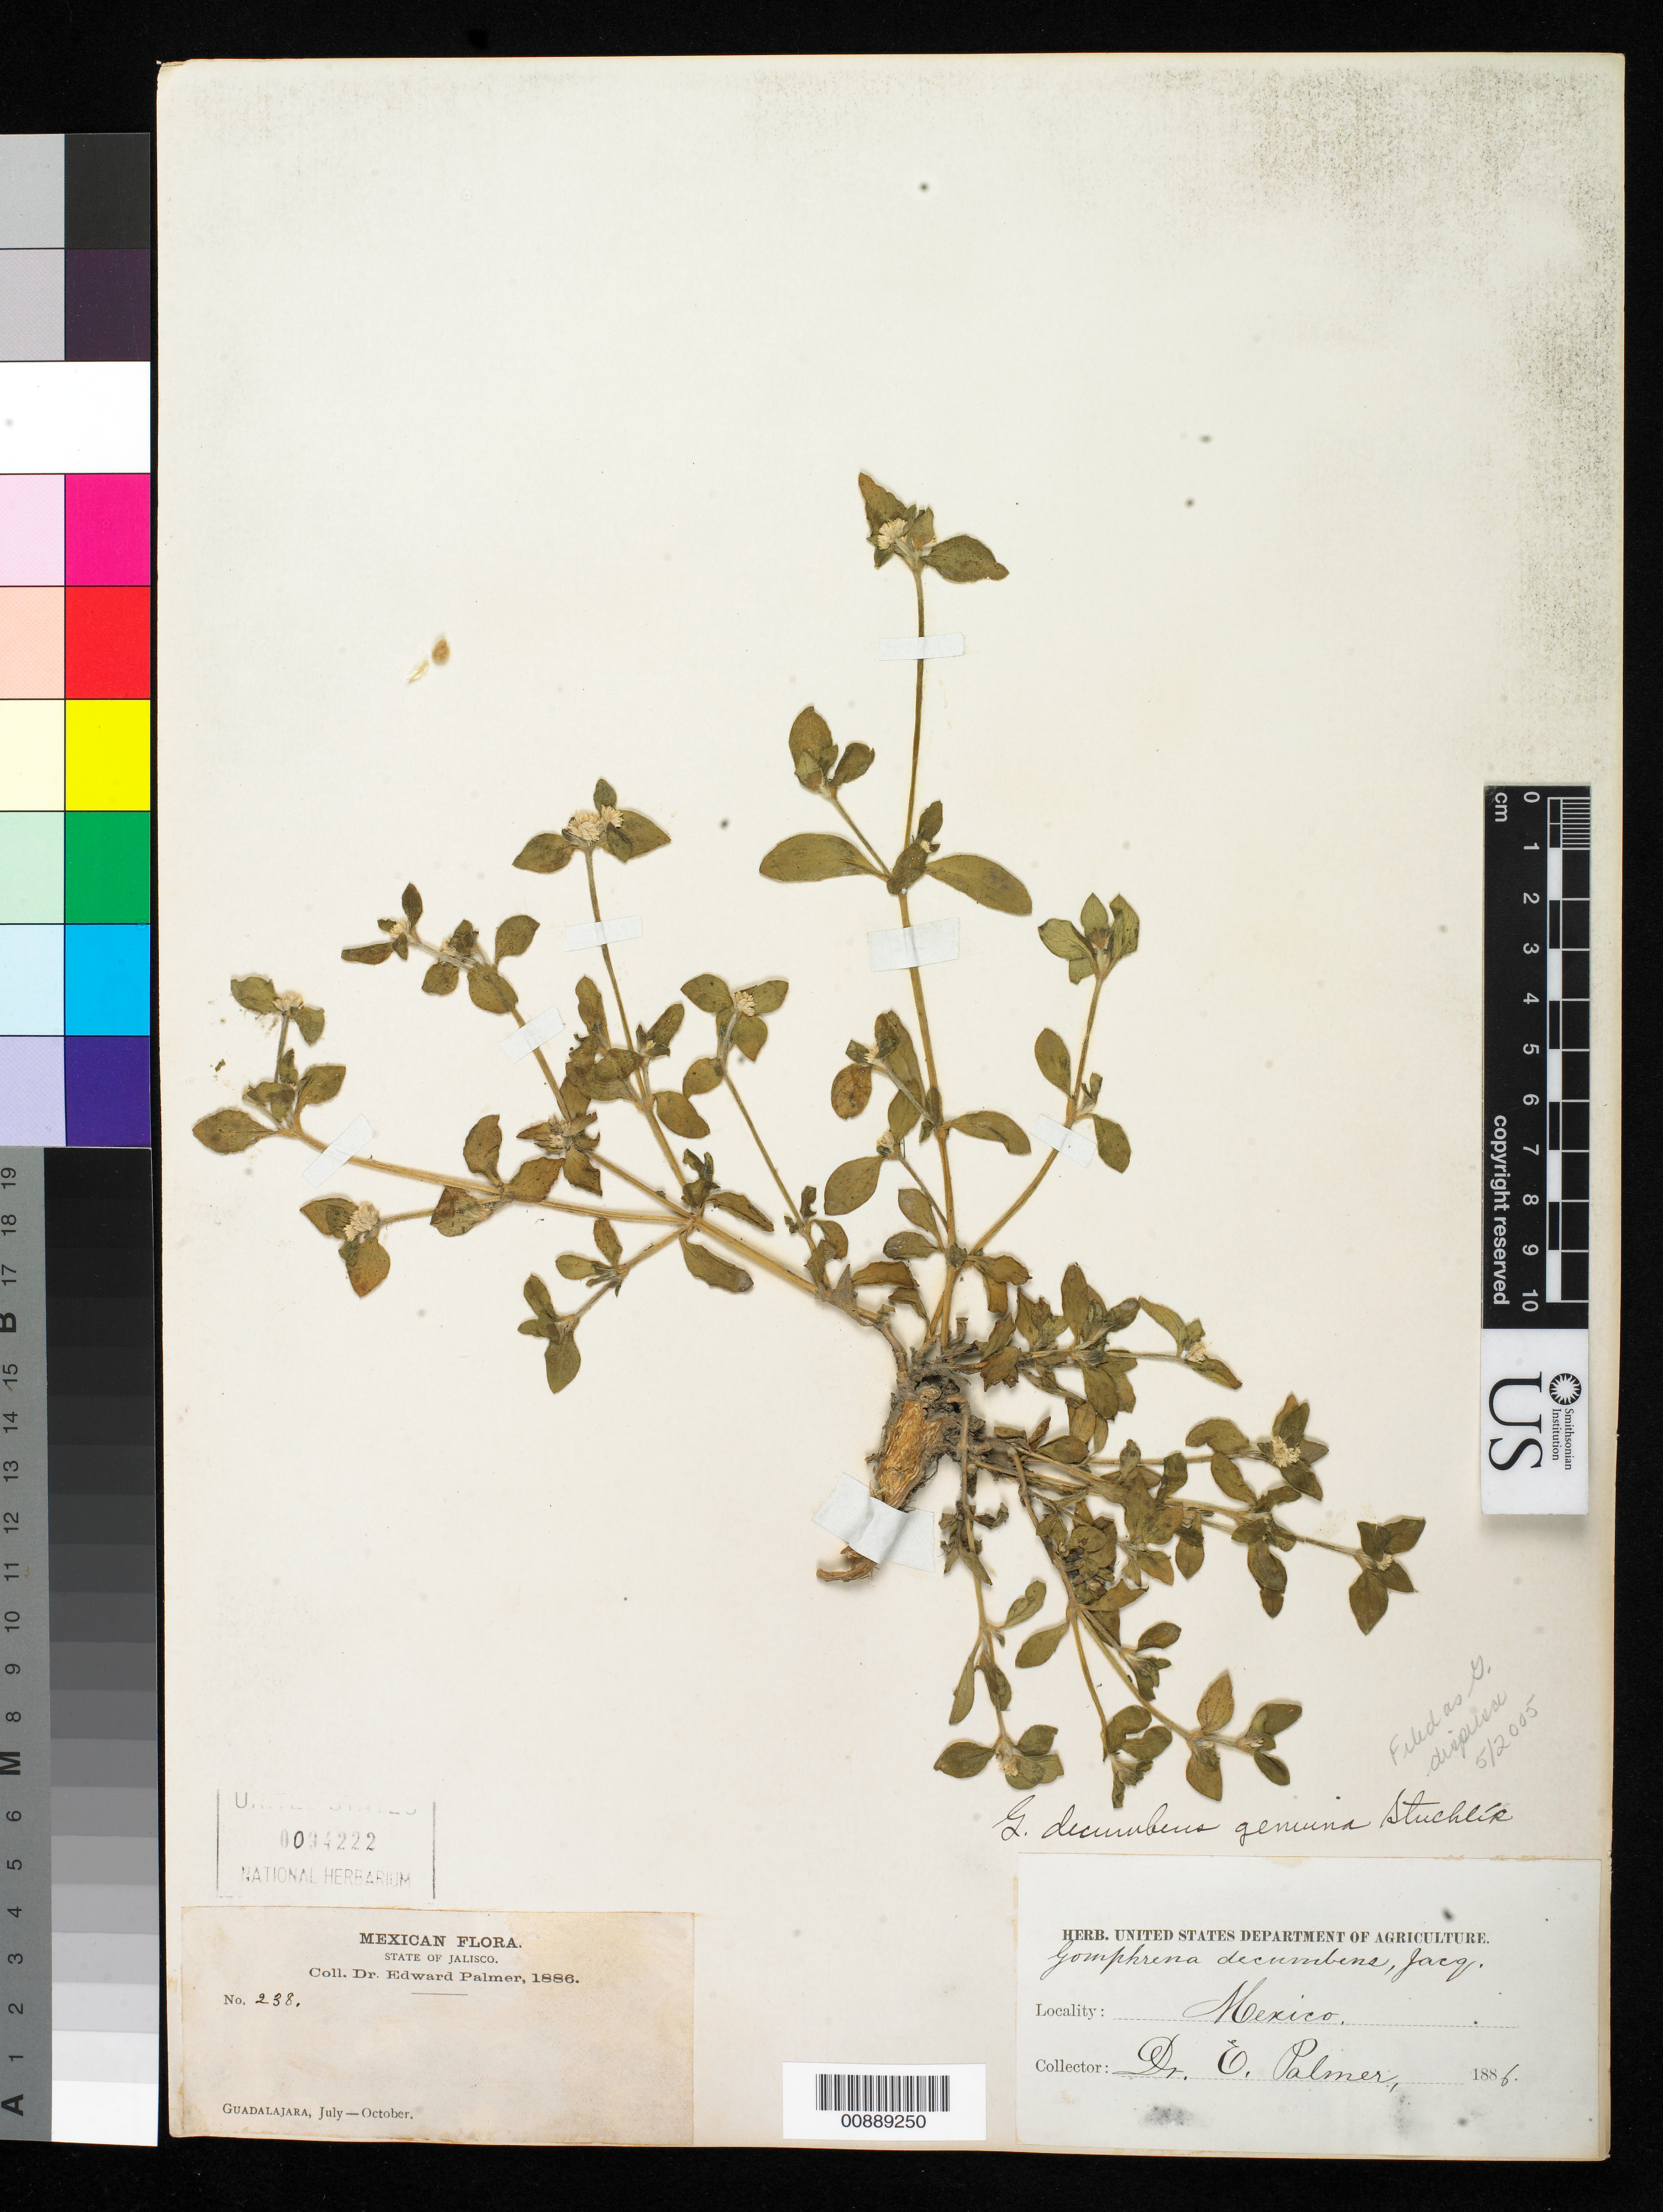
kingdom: Plantae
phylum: Tracheophyta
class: Magnoliopsida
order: Caryophyllales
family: Amaranthaceae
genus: Gomphrena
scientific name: Gomphrena dispersa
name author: Standl.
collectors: E. Palmer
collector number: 238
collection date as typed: Jul 1886 to -- Oct 1886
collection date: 1886-07/1886-10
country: Mexico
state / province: Jalisco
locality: Guadalajara, Jalisco.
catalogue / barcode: US 94222